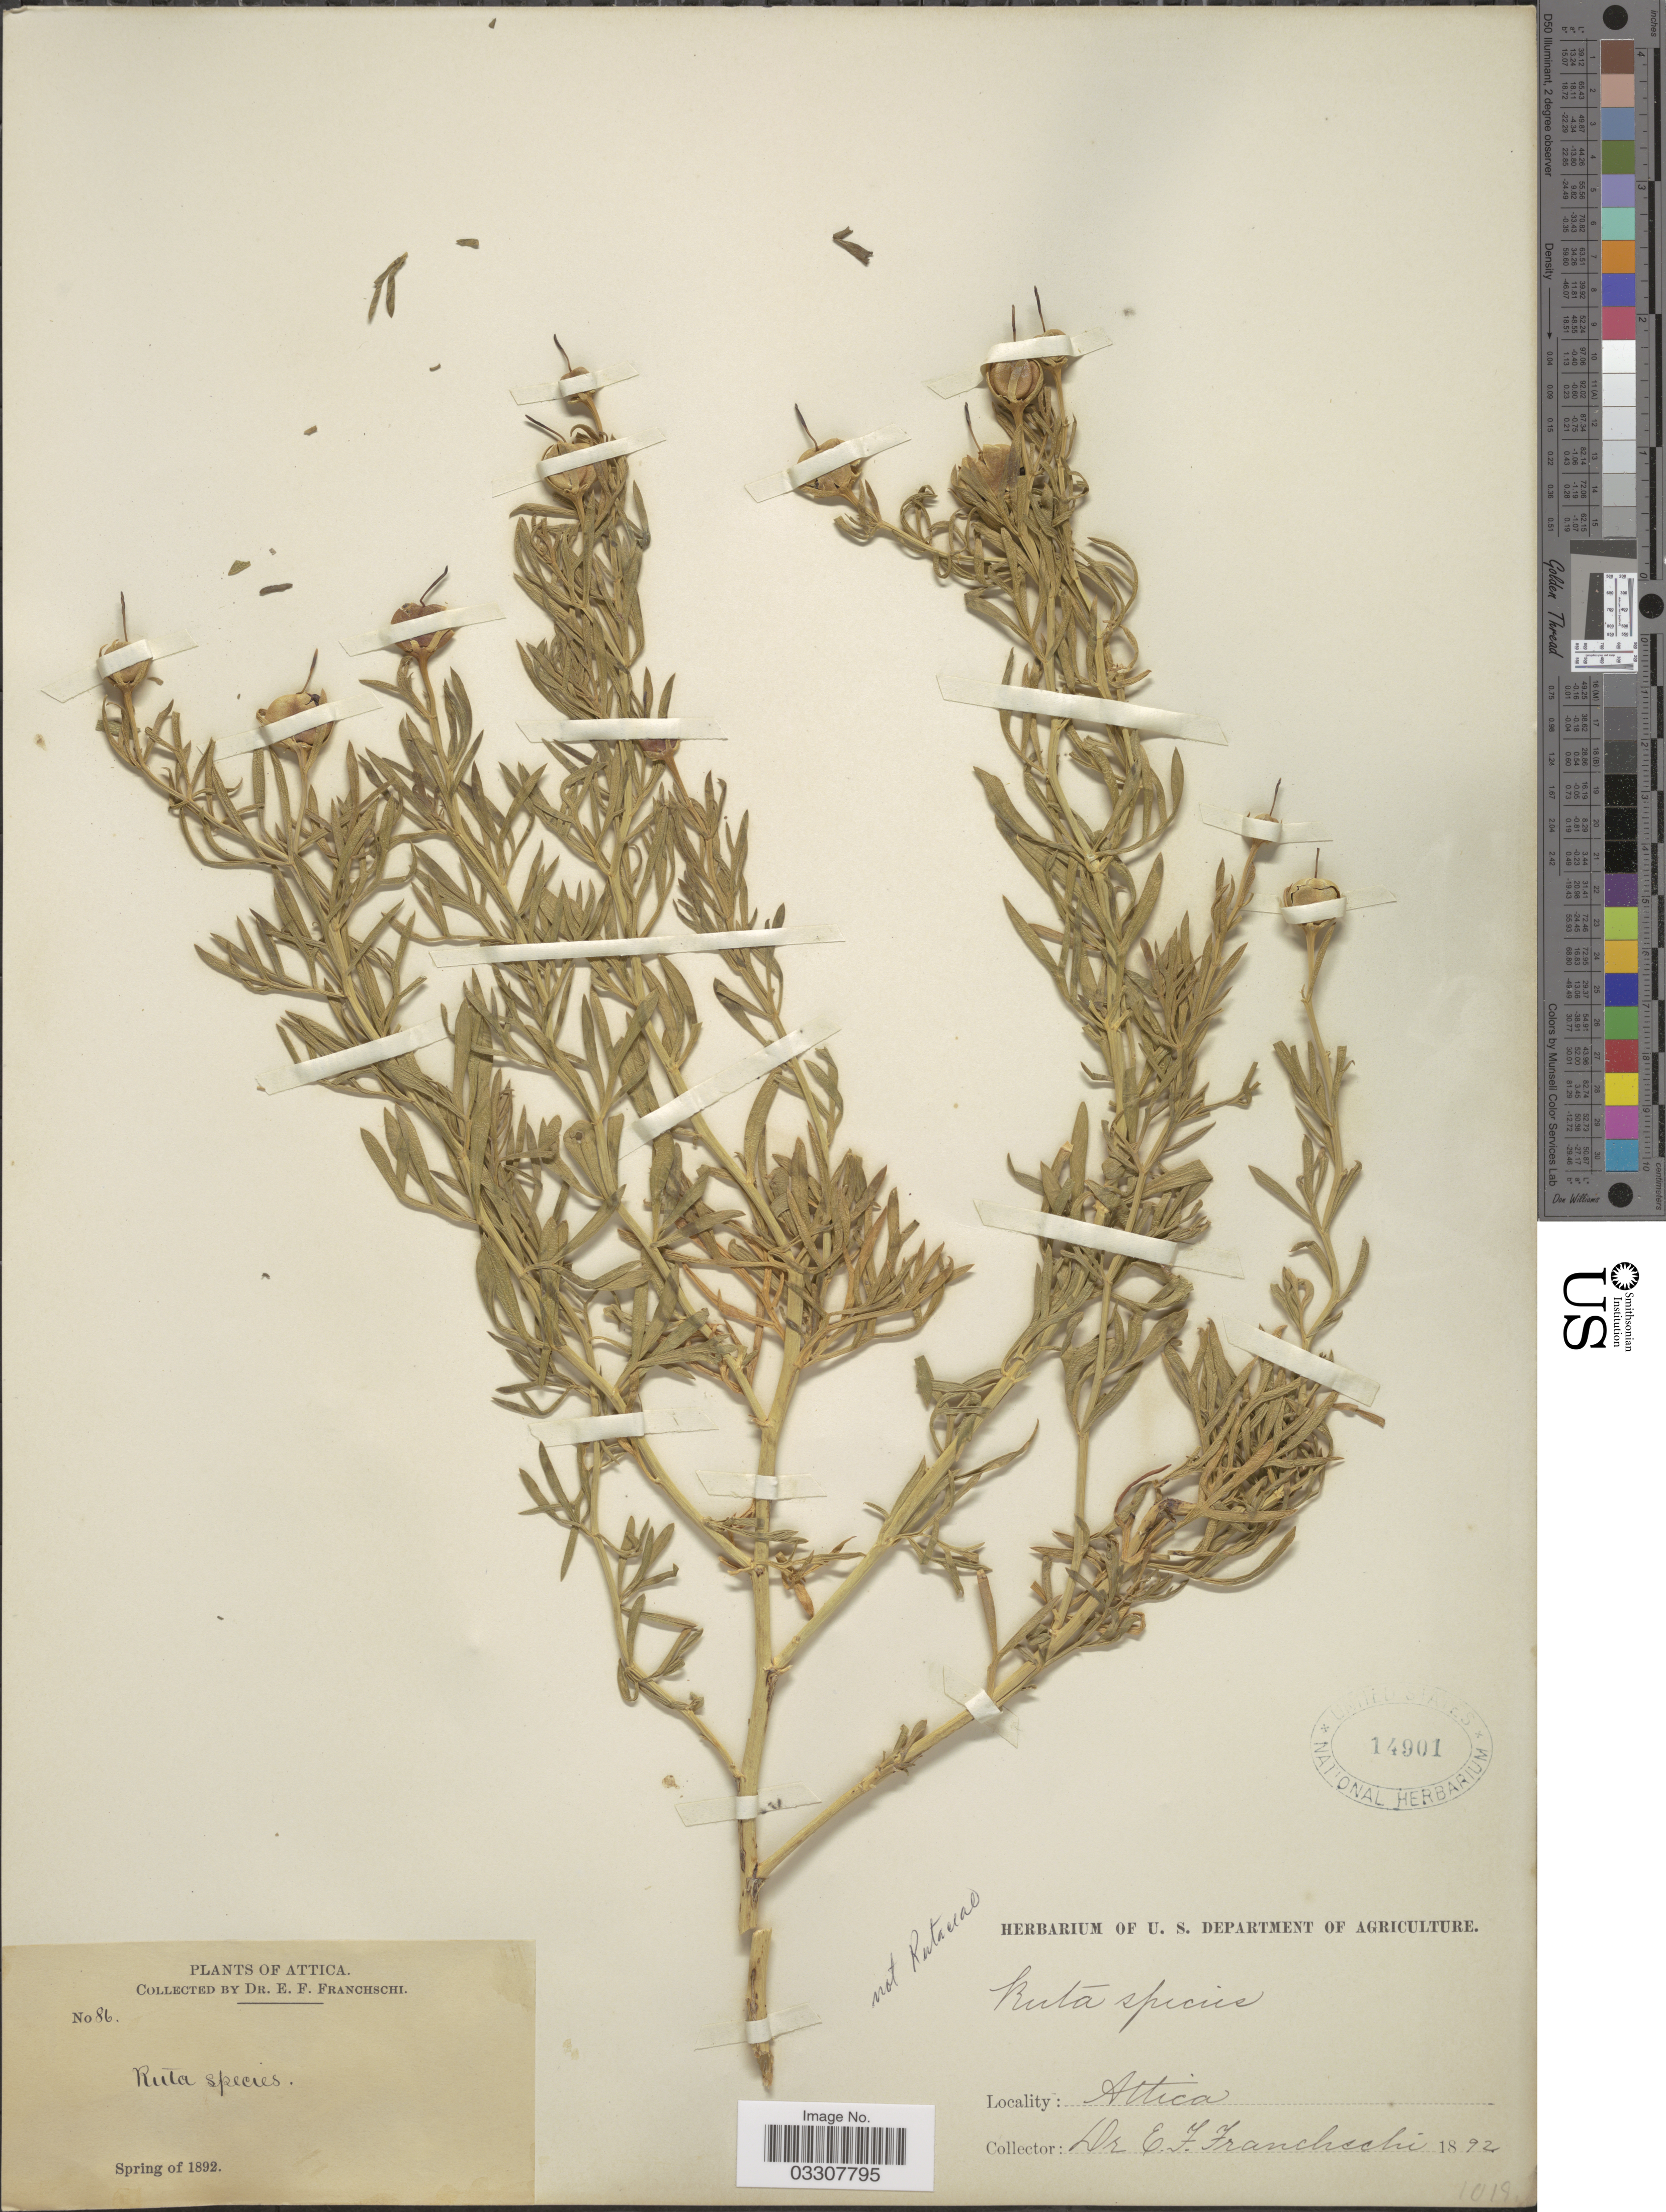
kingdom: Plantae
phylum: Tracheophyta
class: Magnoliopsida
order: Sapindales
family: Rutaceae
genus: Ruta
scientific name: Ruta sp.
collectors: E. Franchschi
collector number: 86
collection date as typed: Spring of 1892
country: Greece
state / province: Attica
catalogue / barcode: US 14901